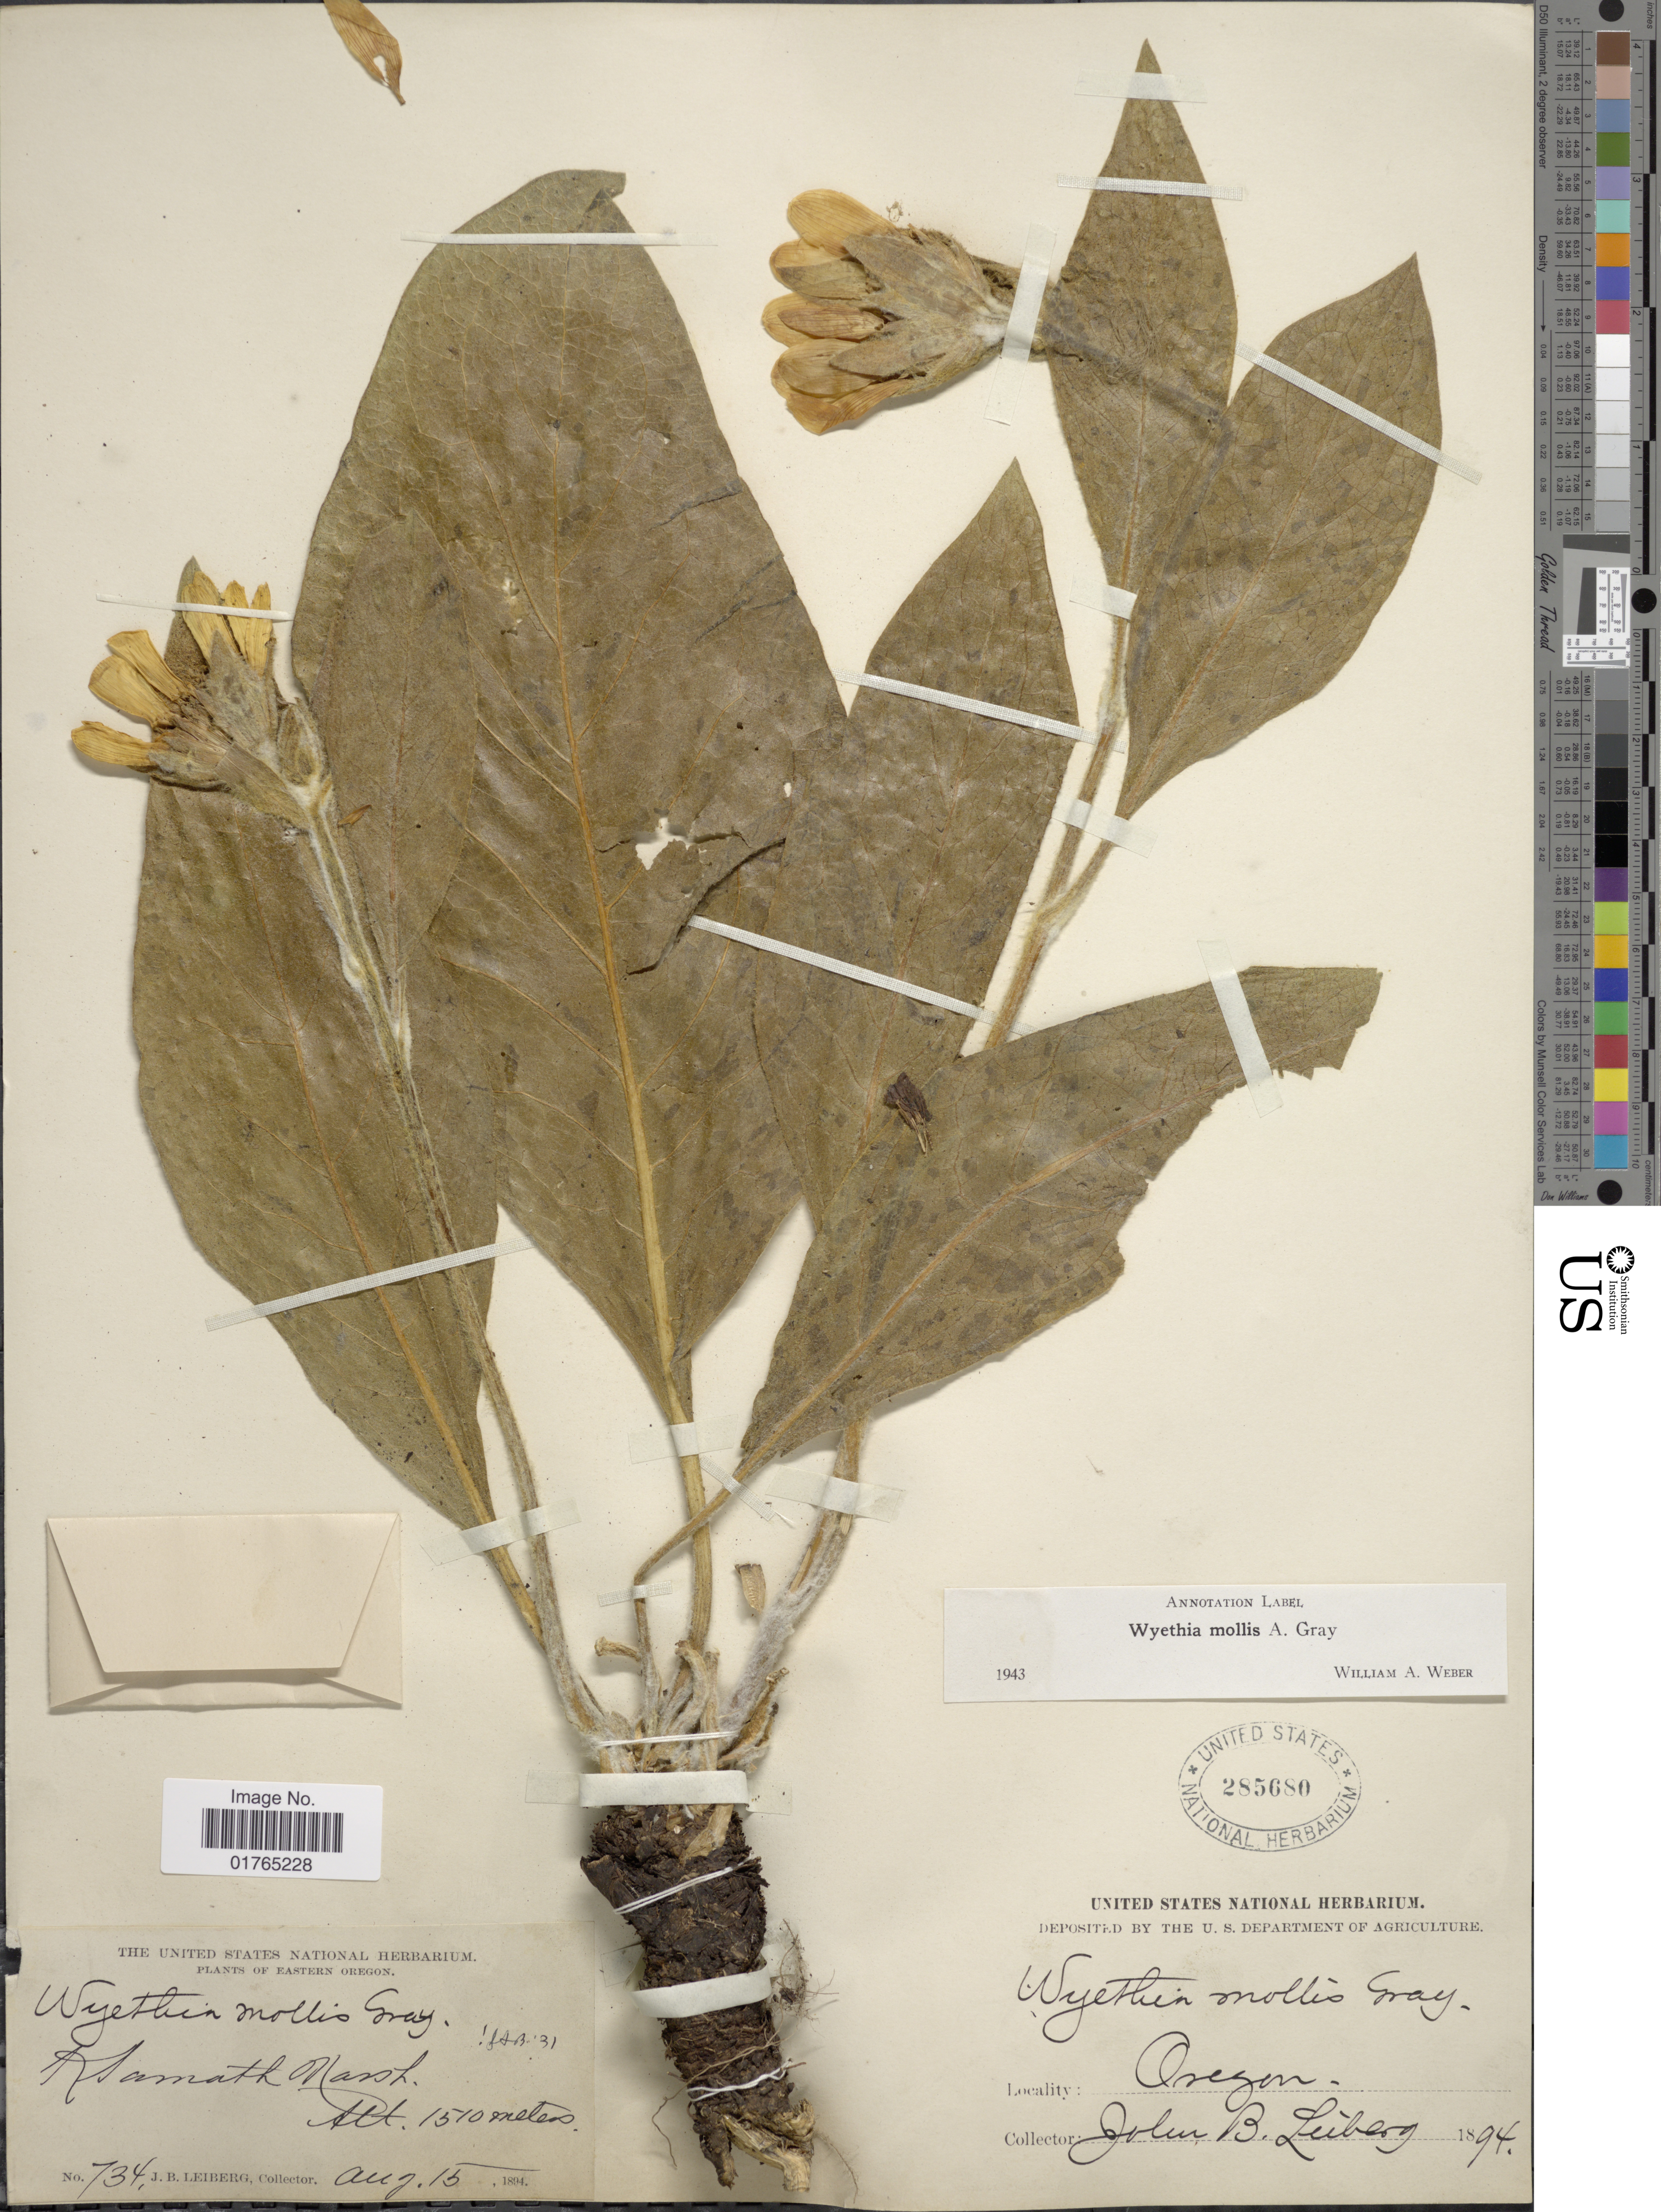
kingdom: Plantae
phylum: Tracheophyta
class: Magnoliopsida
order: Asterales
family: Asteraceae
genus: Wyethia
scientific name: Wyethia mollis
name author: A. Gray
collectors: J. B. Leiberg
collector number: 734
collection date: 1894-08-15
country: United States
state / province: Oregon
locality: Eastern Oregon, Klamath Marsh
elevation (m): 1510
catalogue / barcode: US 285680